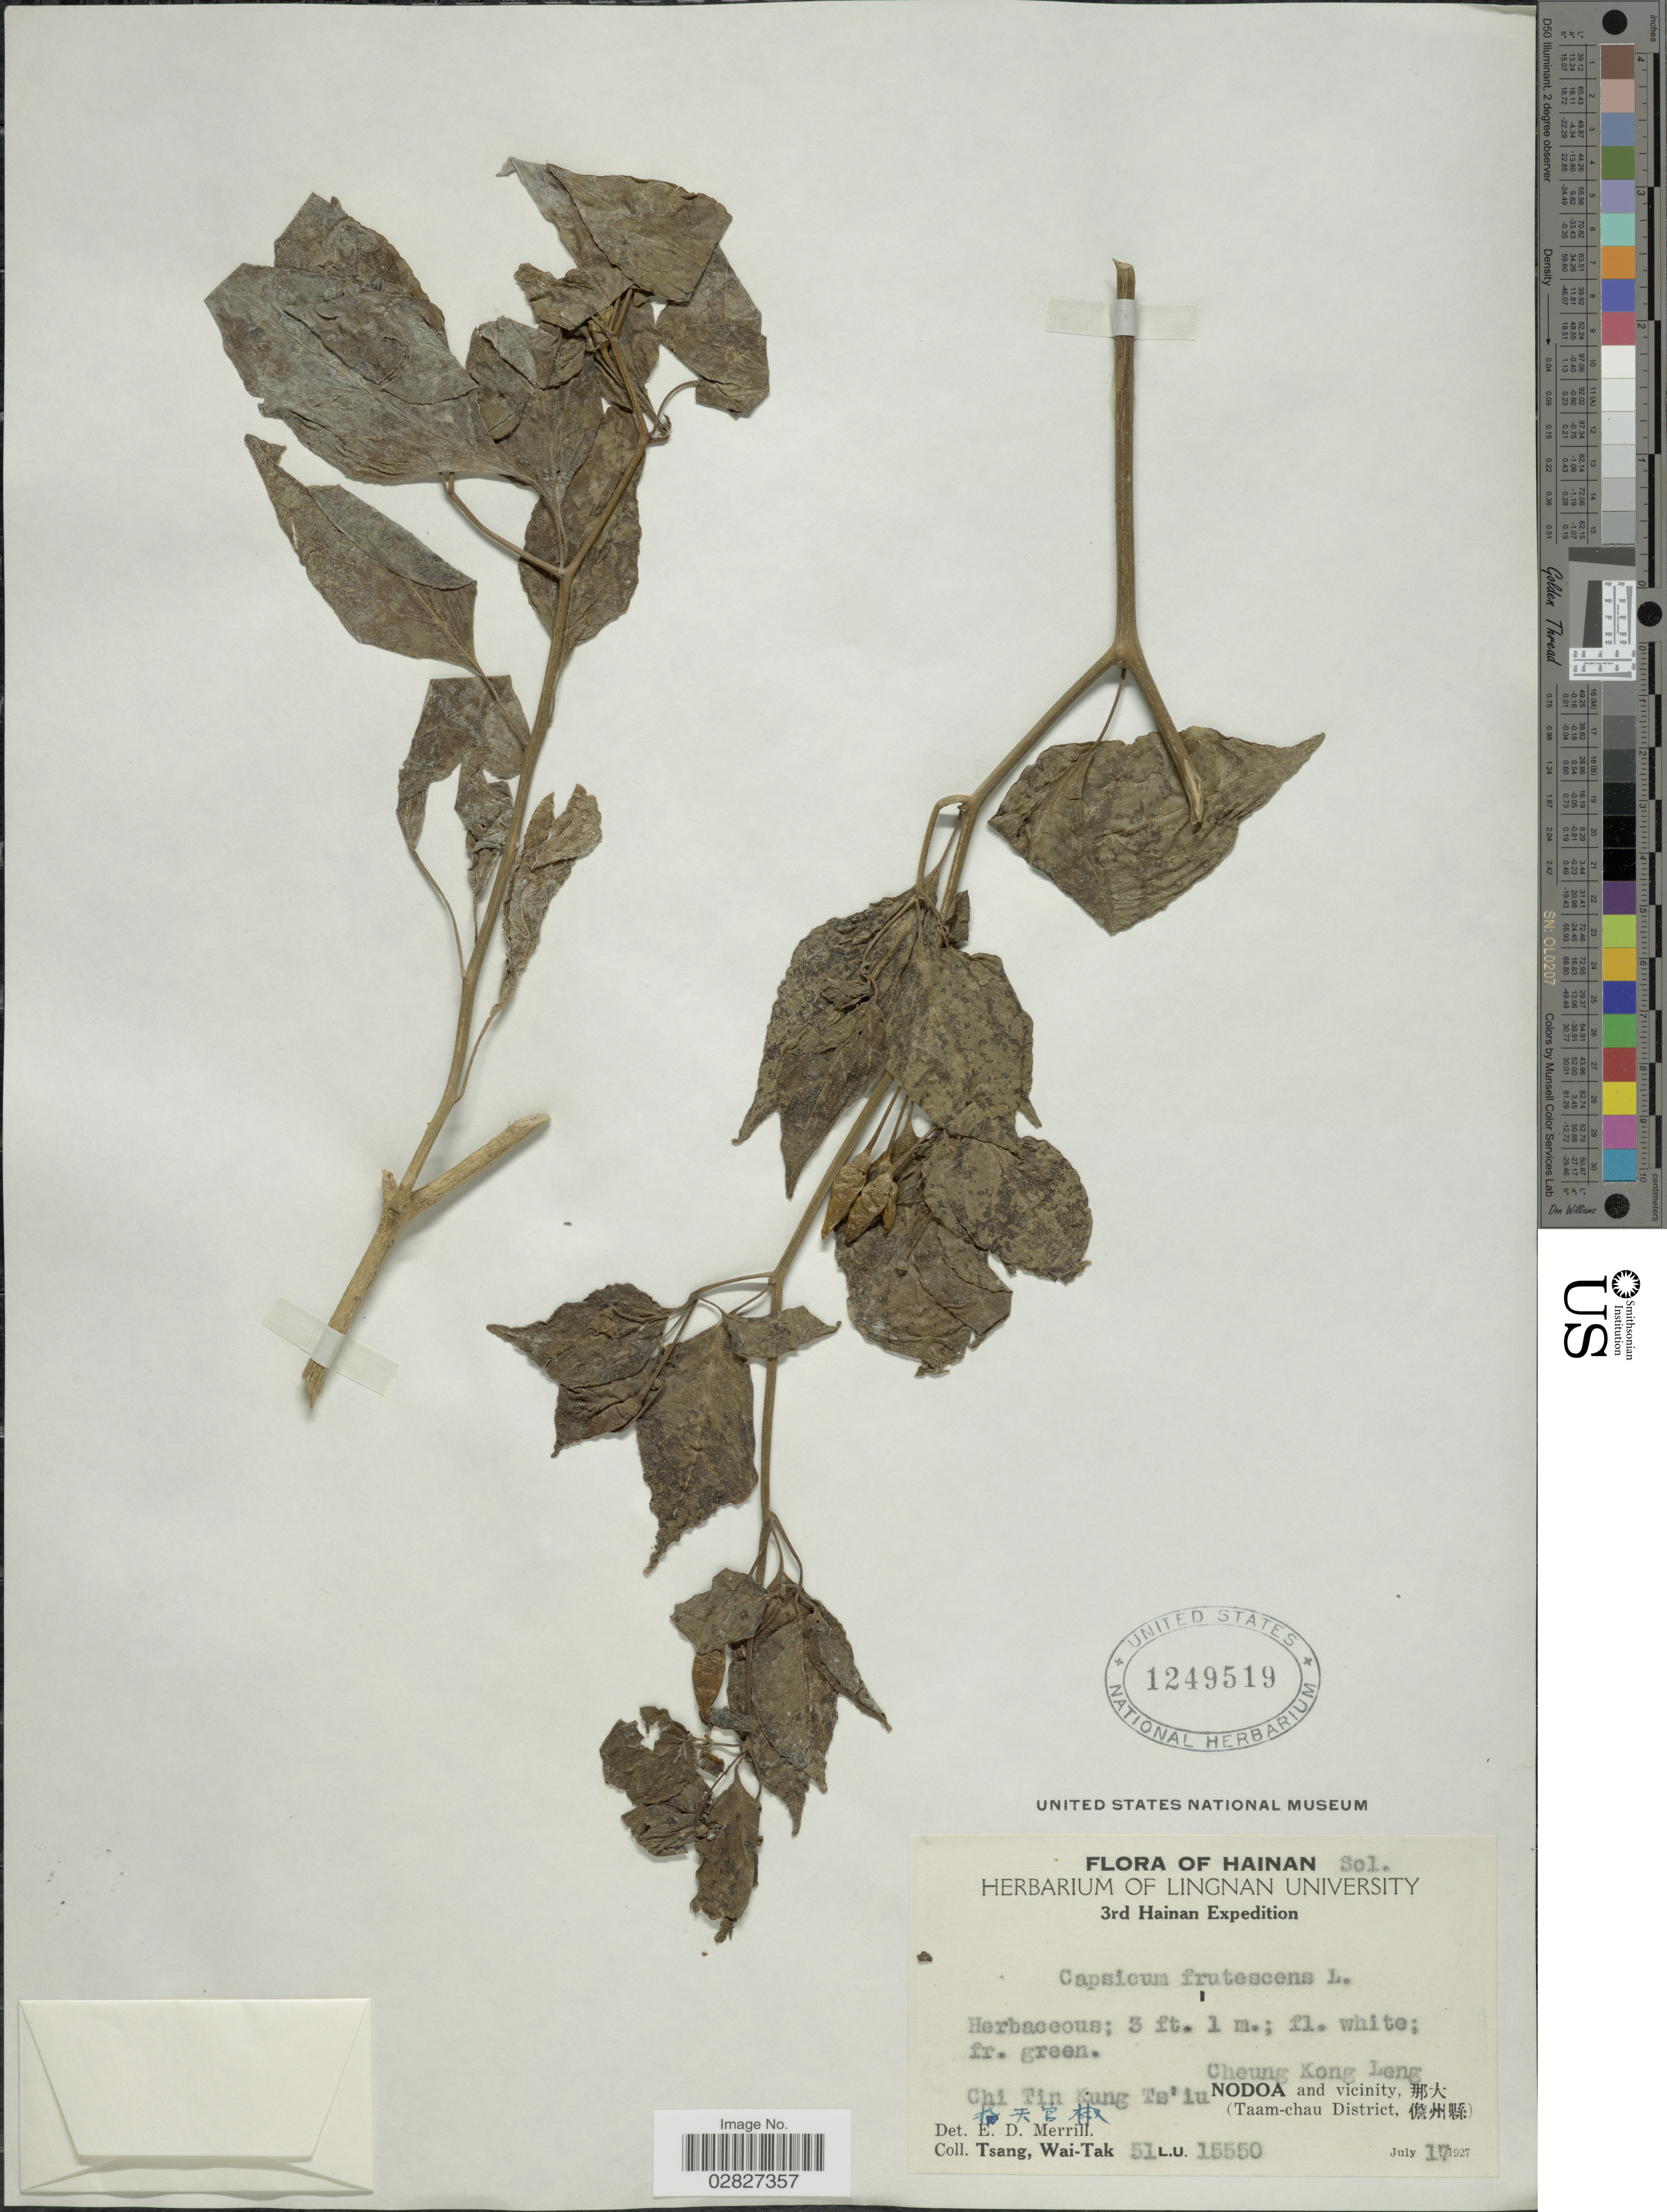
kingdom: Plantae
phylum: Tracheophyta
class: Magnoliopsida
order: Solanales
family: Solanaceae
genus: Capsicum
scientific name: Capsicum frutescens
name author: L.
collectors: W. T. Tsang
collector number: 51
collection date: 1927-07-17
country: China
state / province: Hainan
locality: Cheung Kong Leng. Nodoa and vicinity, X. (Taam-chau District, X). Chi Tin Kung Ts'iu X.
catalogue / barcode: US 1249519